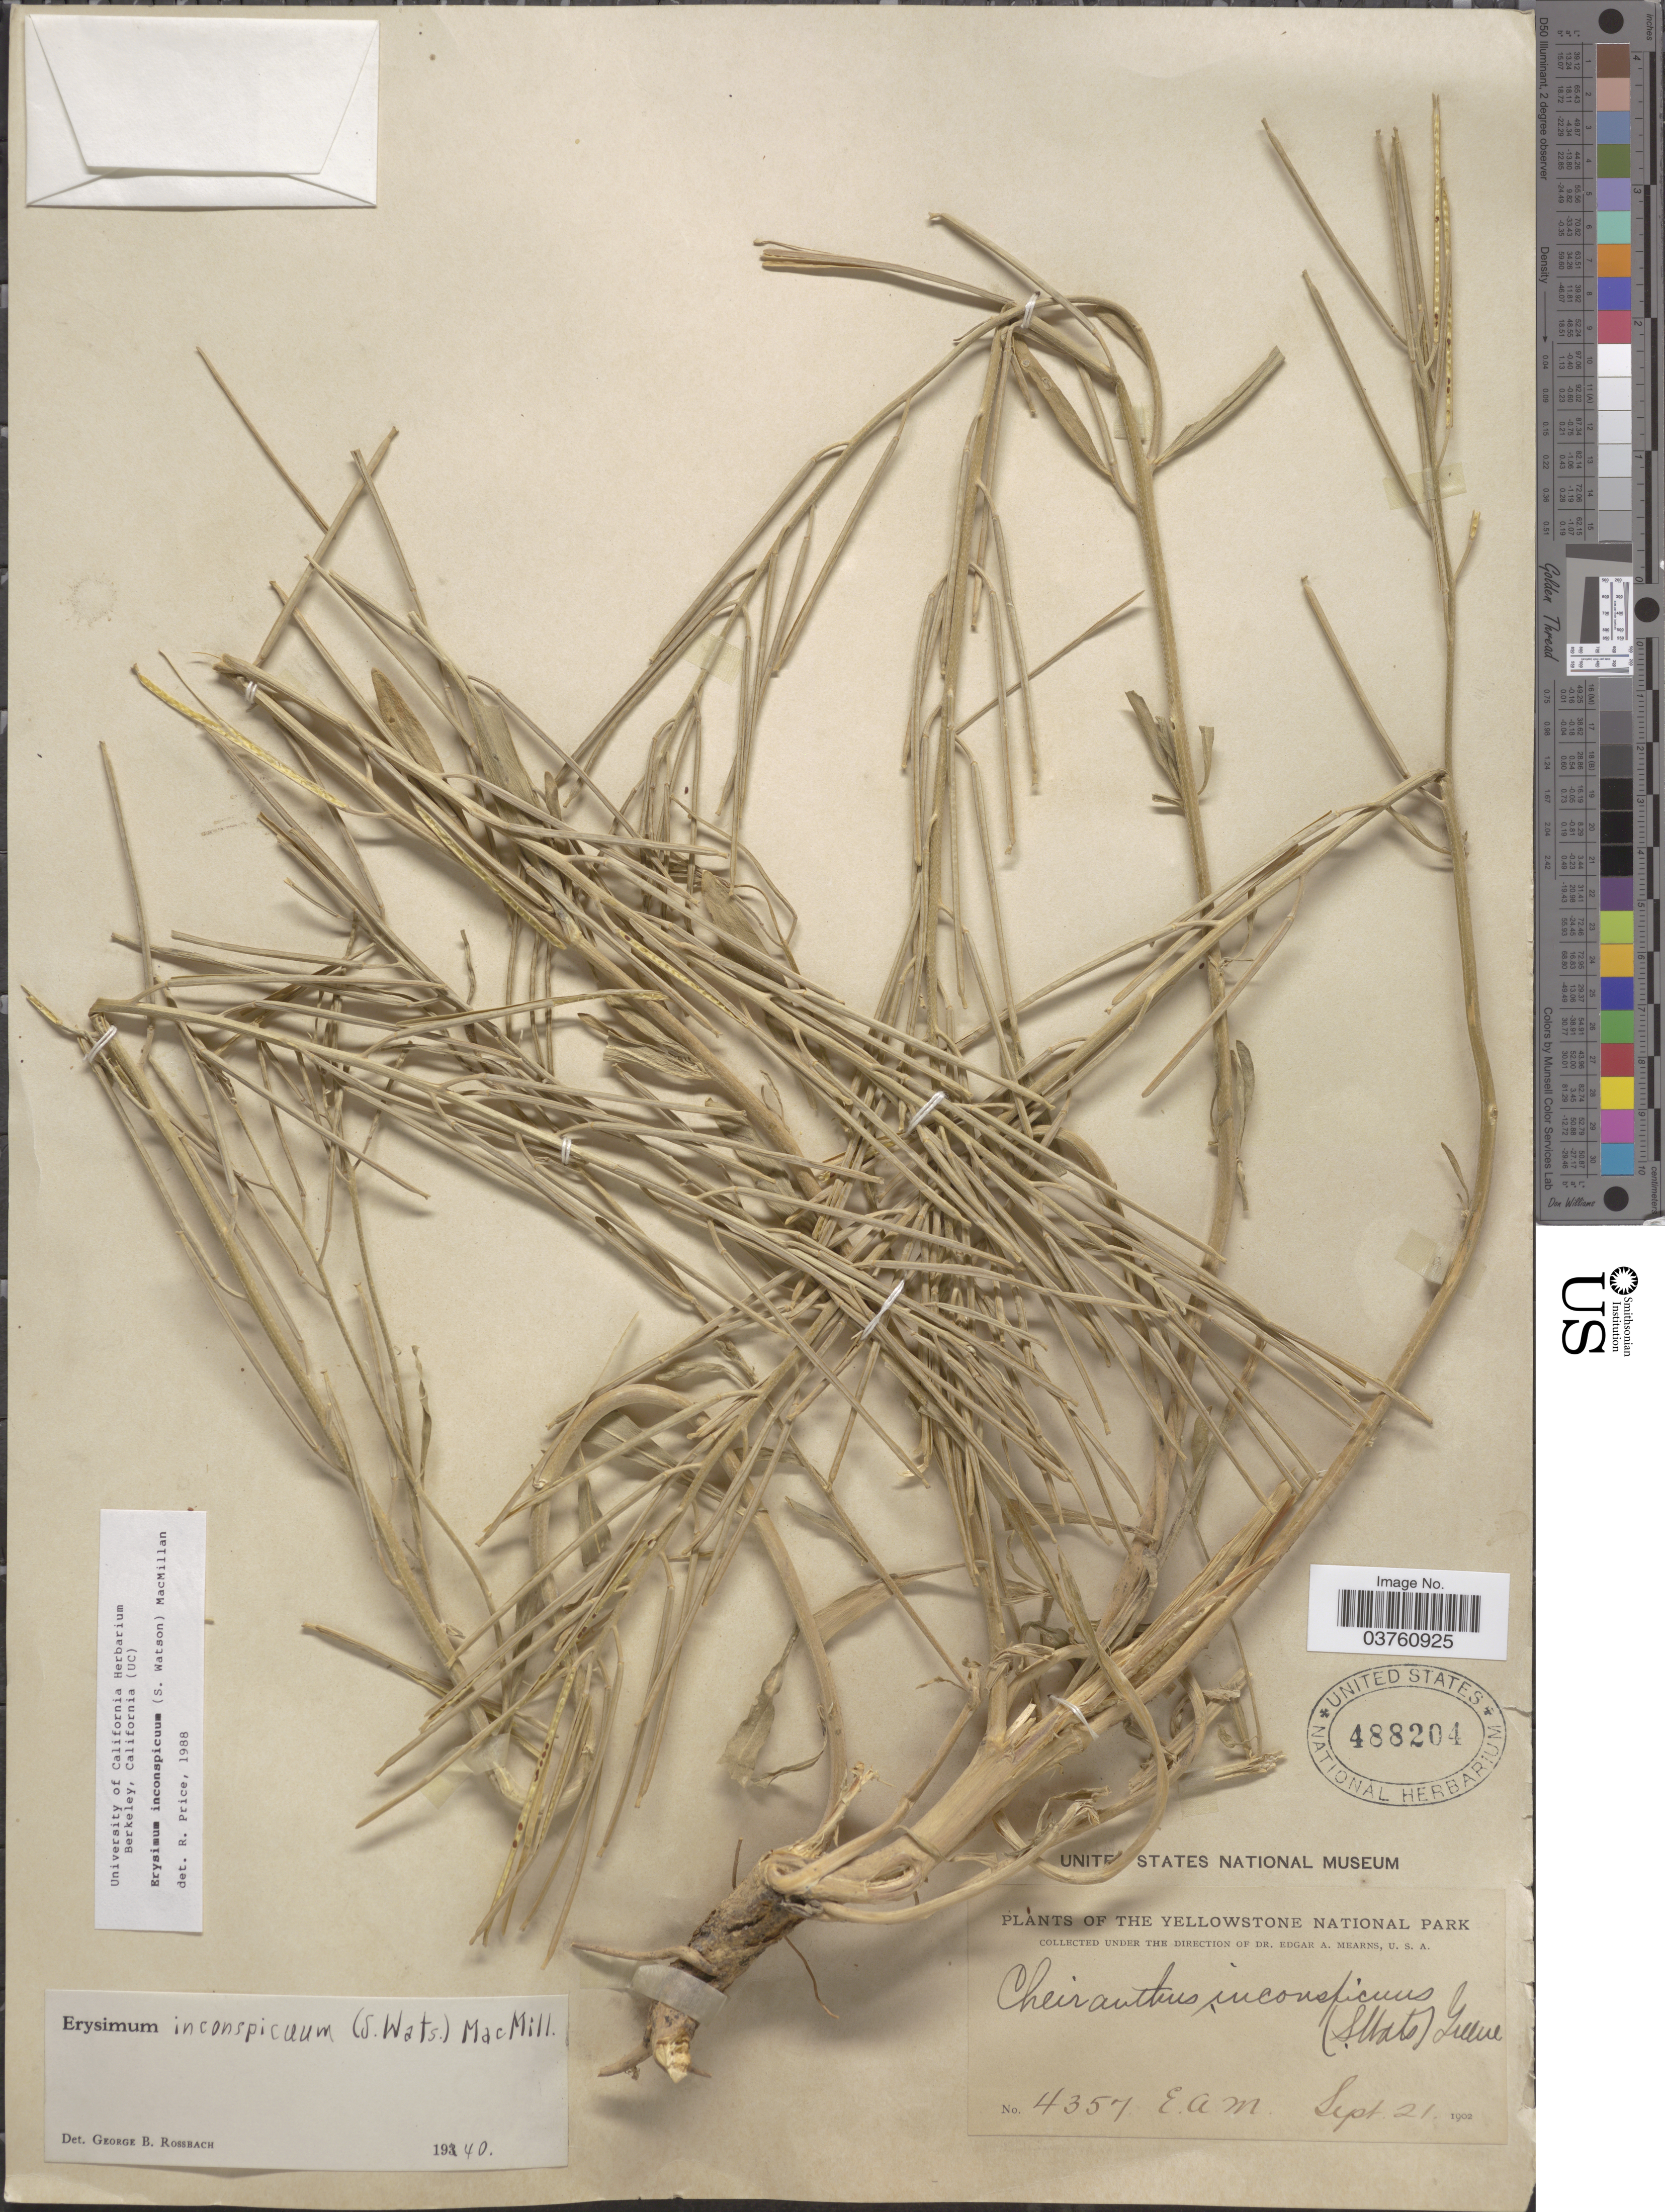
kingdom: Plantae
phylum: Tracheophyta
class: Magnoliopsida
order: Brassicales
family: Brassicaceae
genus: Erysimum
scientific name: Erysimum inconspicuum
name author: (S. Watson) MacMill.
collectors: E. A. Mearns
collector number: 4357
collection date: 1902-09-21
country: United States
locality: The Yellowstone National Park.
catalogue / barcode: US 488204